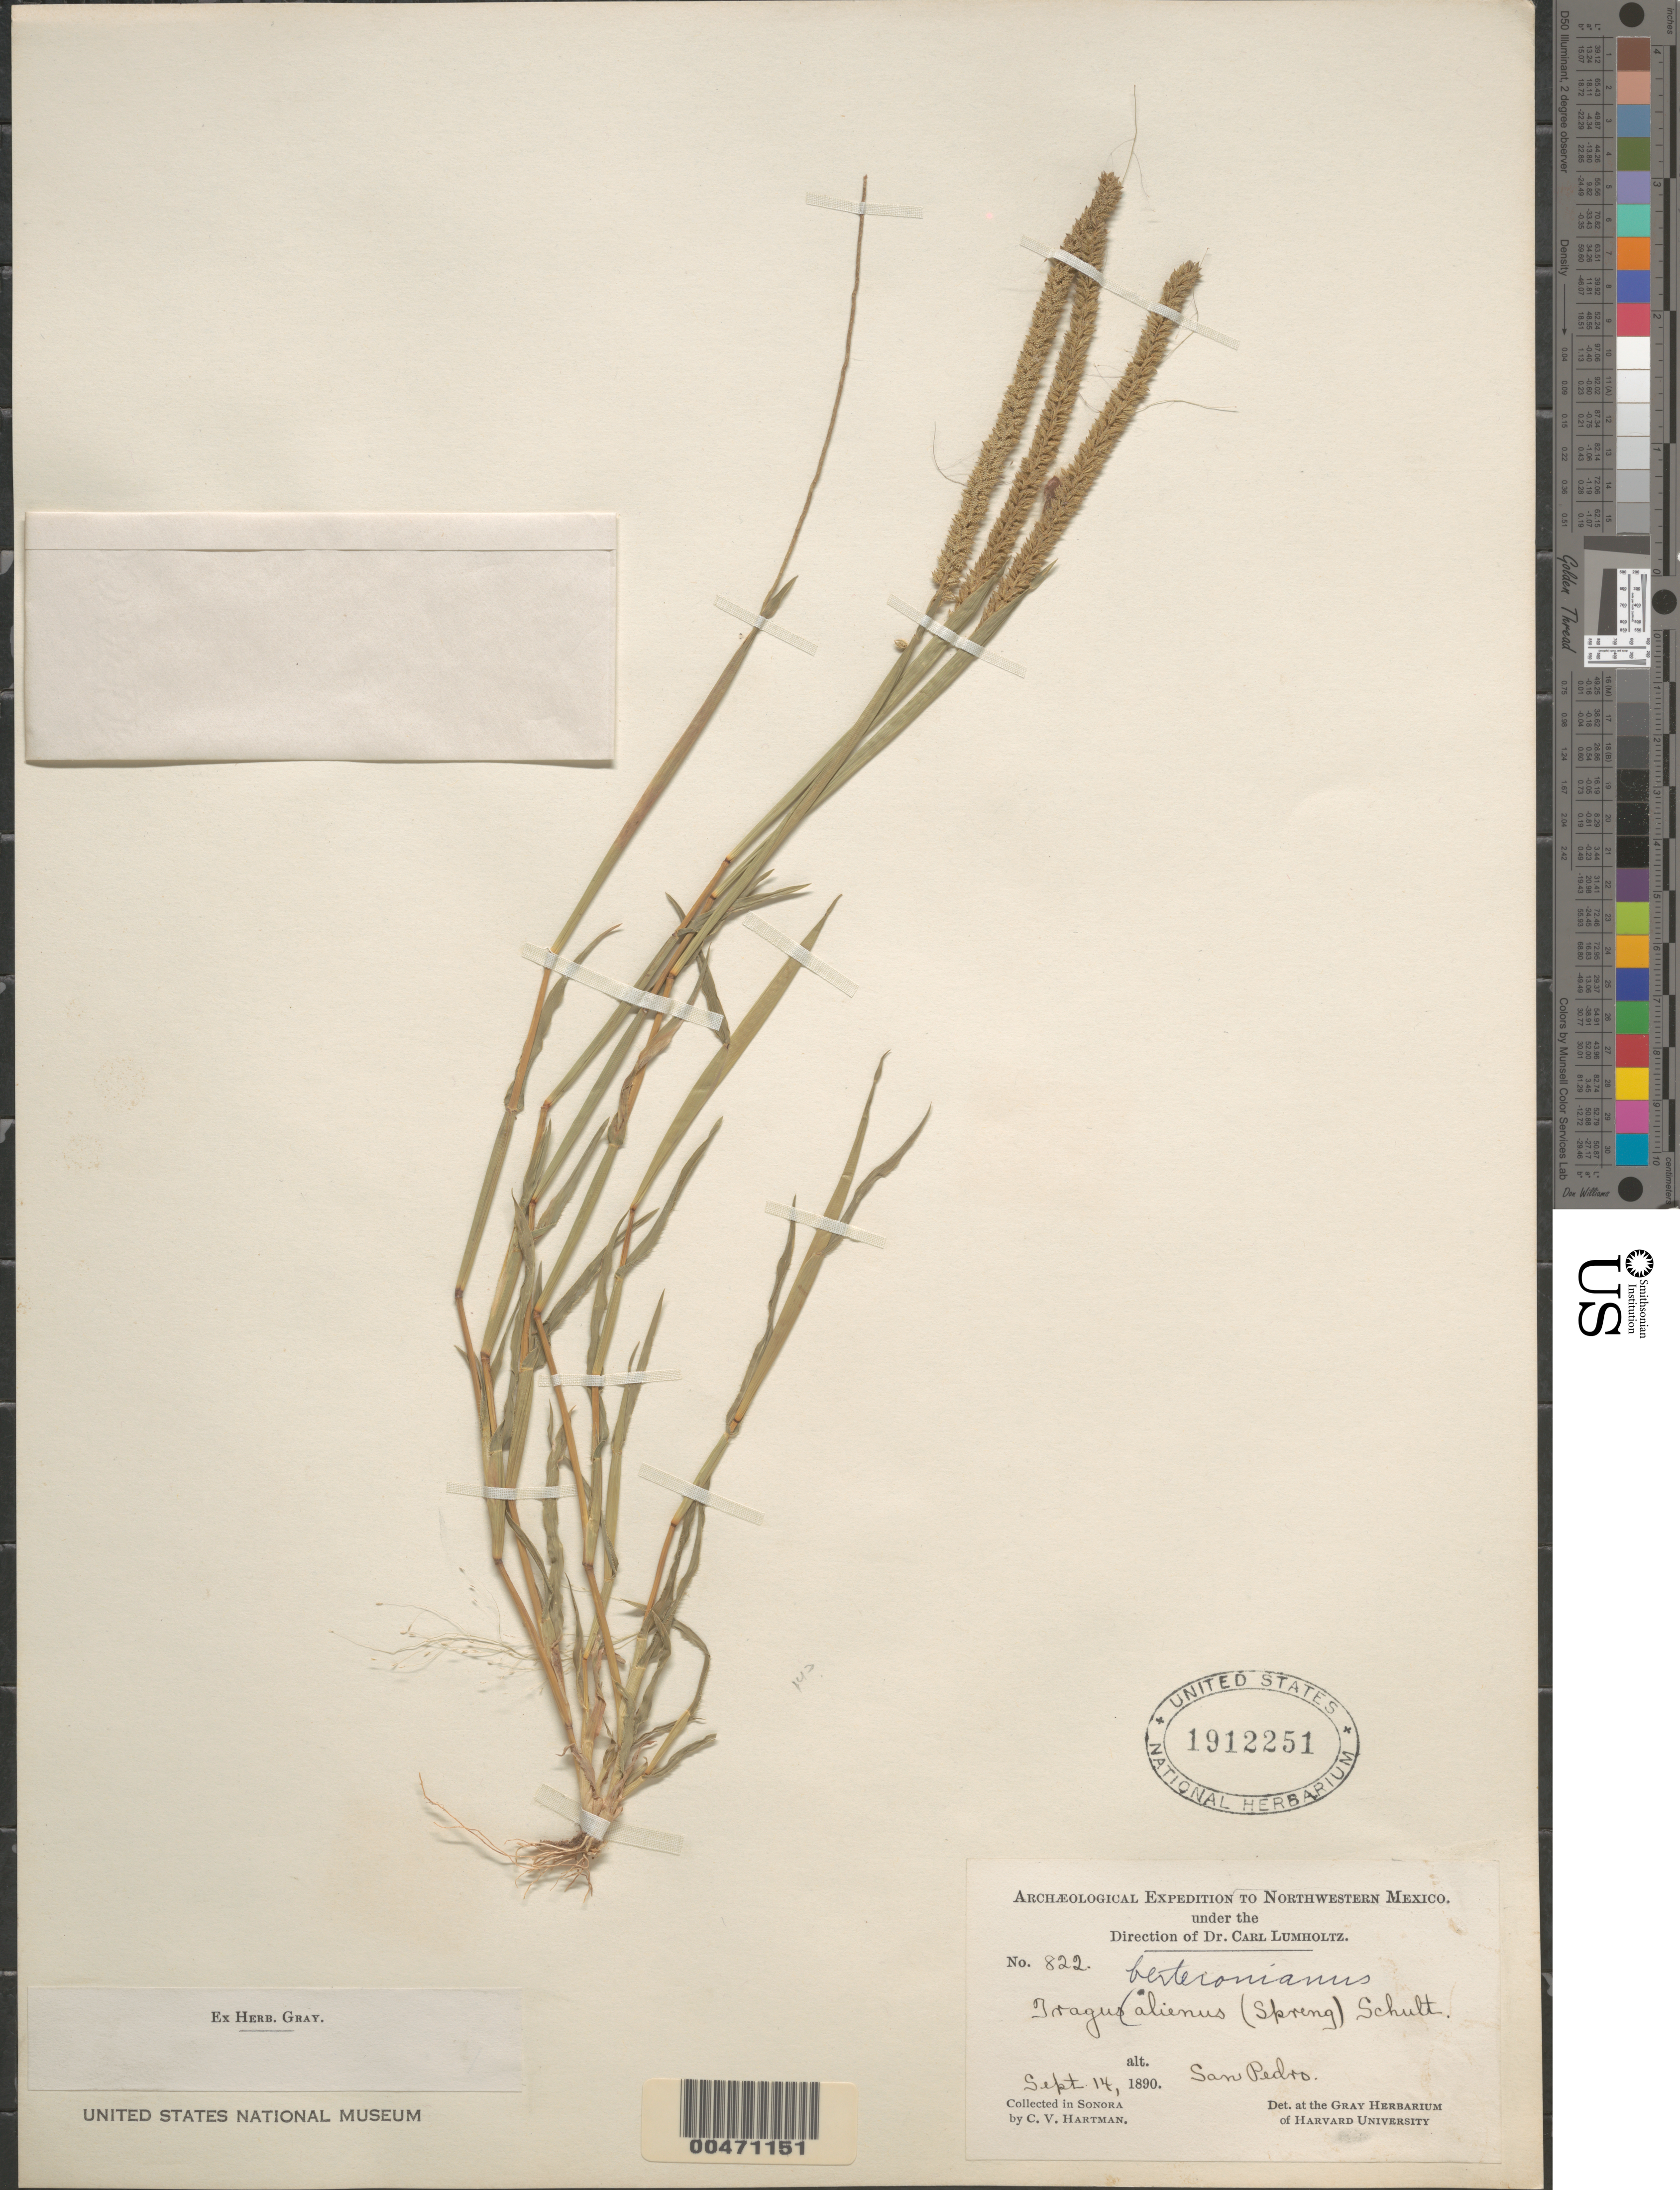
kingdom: Plantae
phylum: Tracheophyta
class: Liliopsida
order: Poales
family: Poaceae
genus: Tragus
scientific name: Tragus berteronianus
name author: Schult.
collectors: C. V. Hartman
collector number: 822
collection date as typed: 14 Sep 1890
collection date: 1890-09-14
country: Mexico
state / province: Sonora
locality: San Pedro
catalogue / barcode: US 1912251